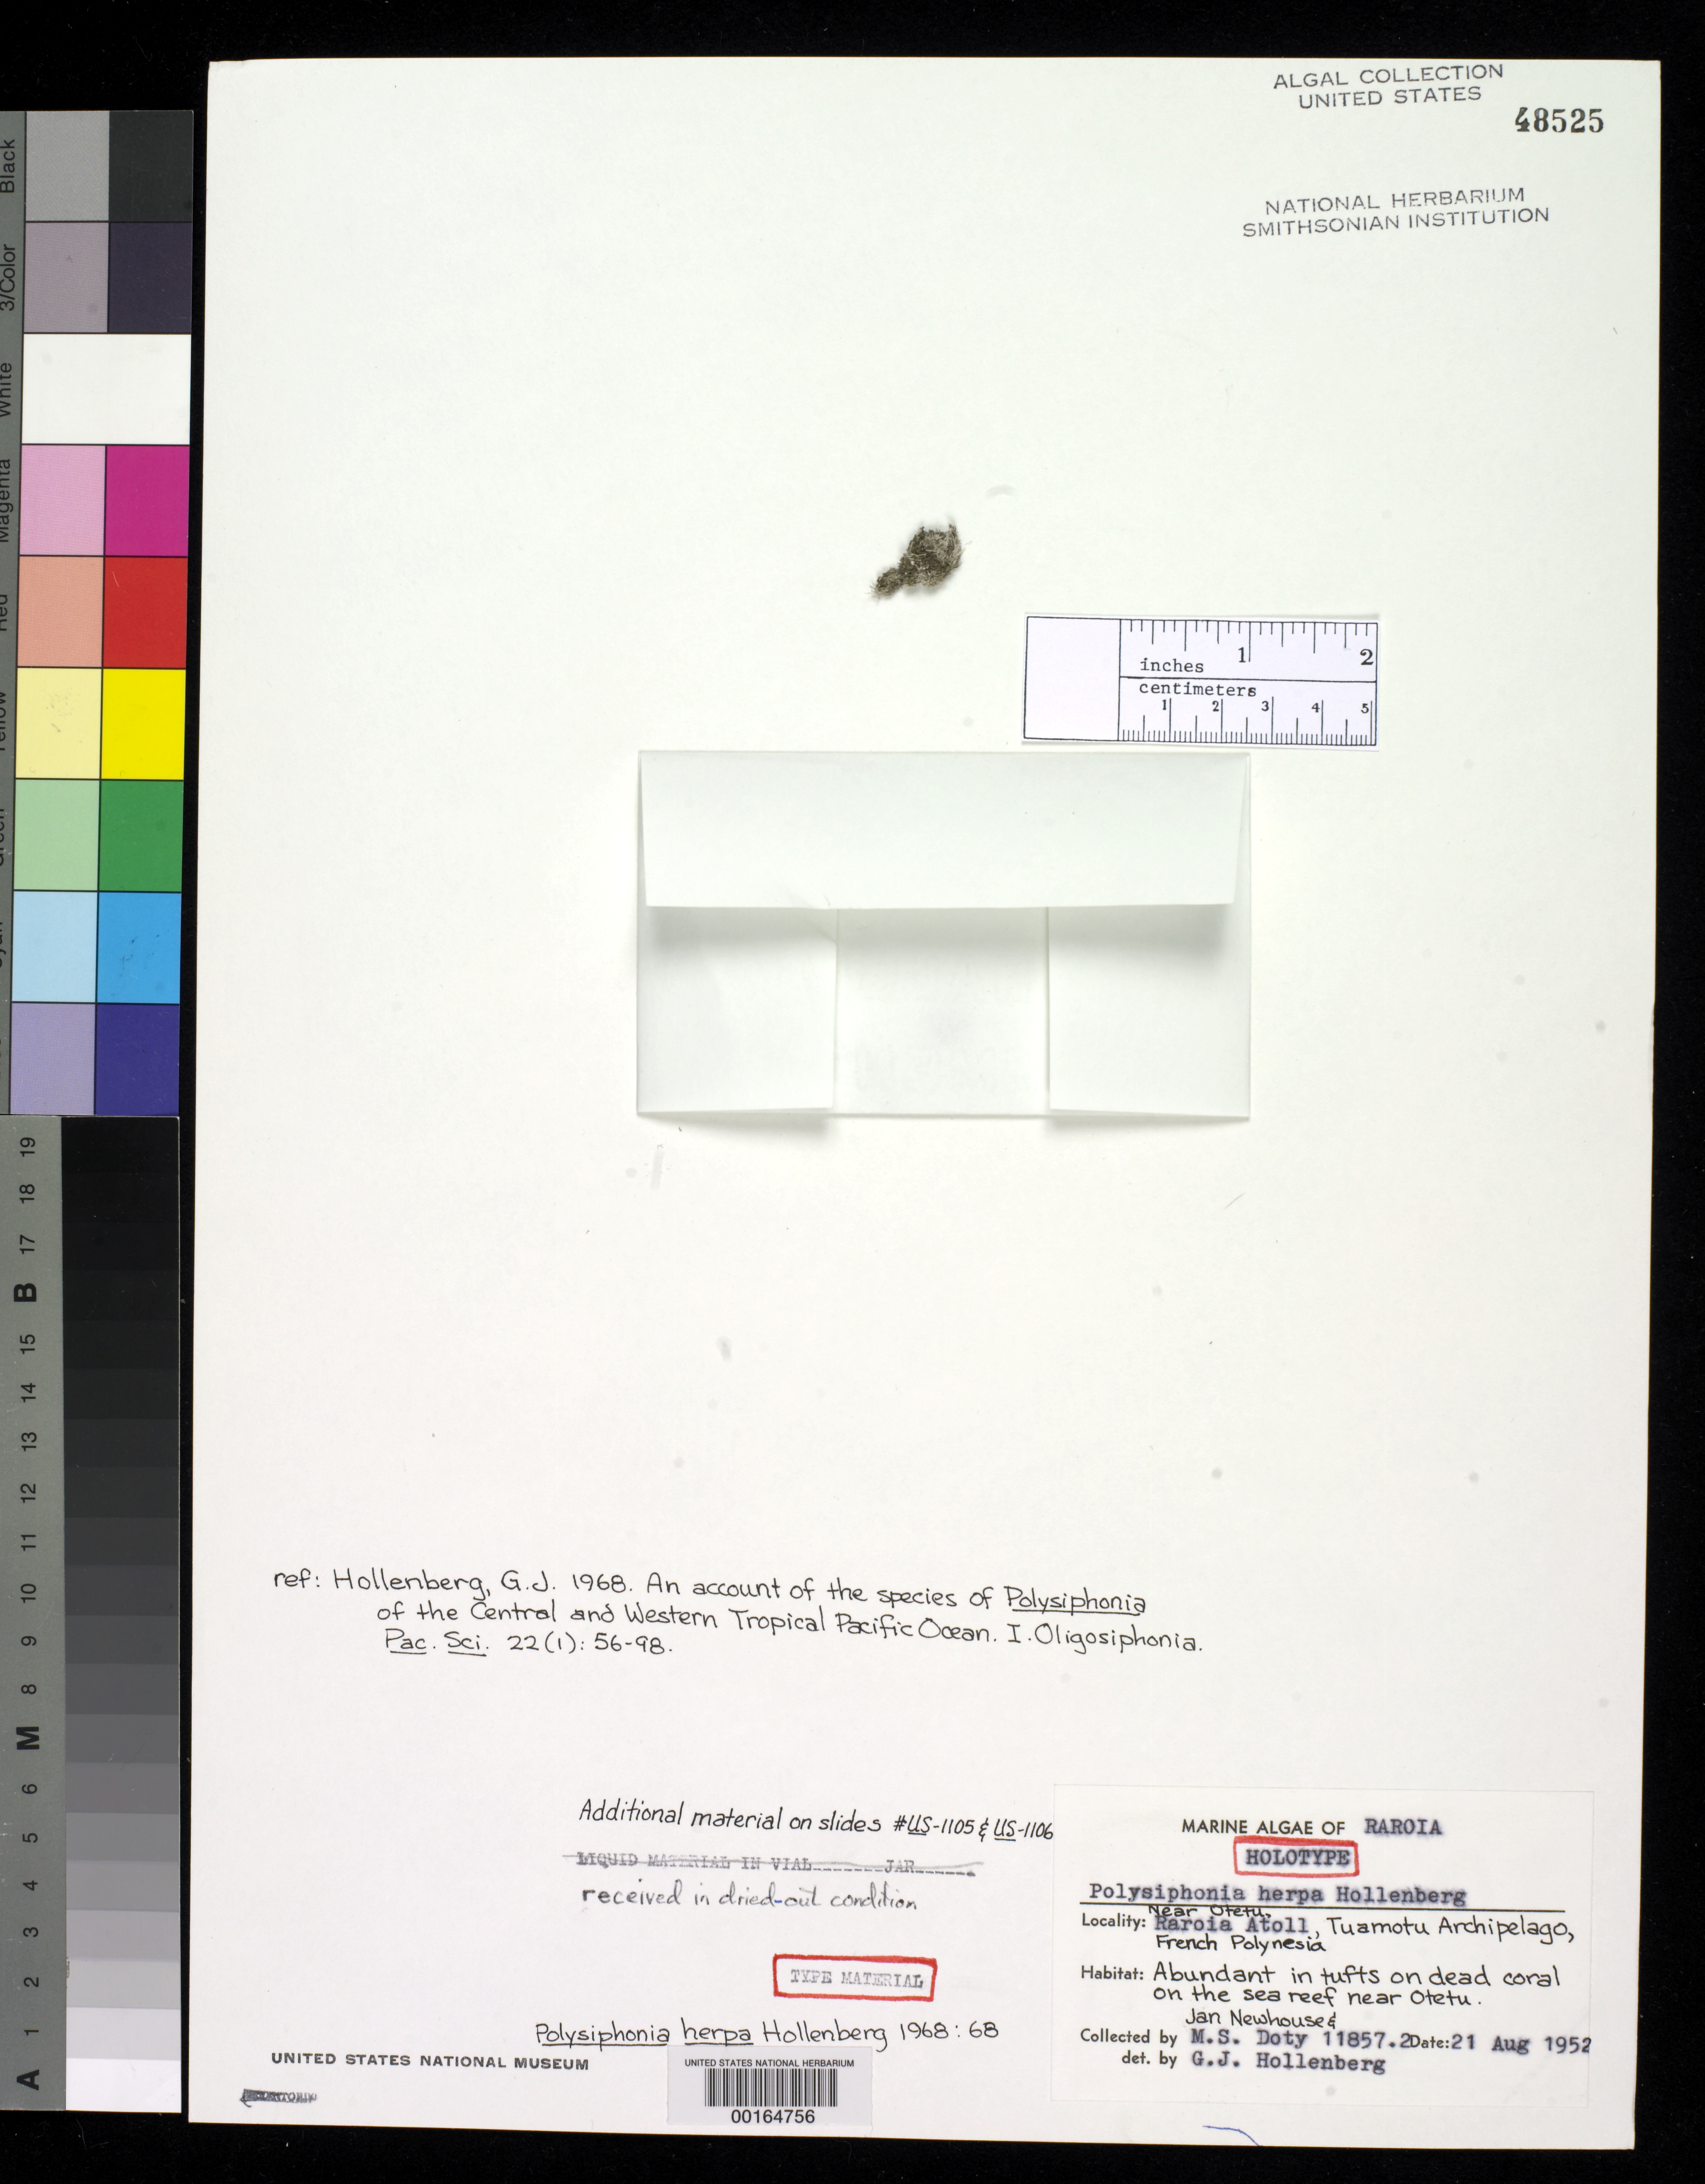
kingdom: Plantae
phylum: Rhodophyta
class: Florideophyceae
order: Ceramiales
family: Rhodomelaceae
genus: Polysiphonia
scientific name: Polysiphonia herpa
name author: Hollenb.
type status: Holotype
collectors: W. J. Newhouse & M. S. Doty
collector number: MSD 11857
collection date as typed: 21 Aug 1952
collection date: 1952-08-21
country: French Polynesia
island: Raroia Atoll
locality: Near Otetou.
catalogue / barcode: US 48525